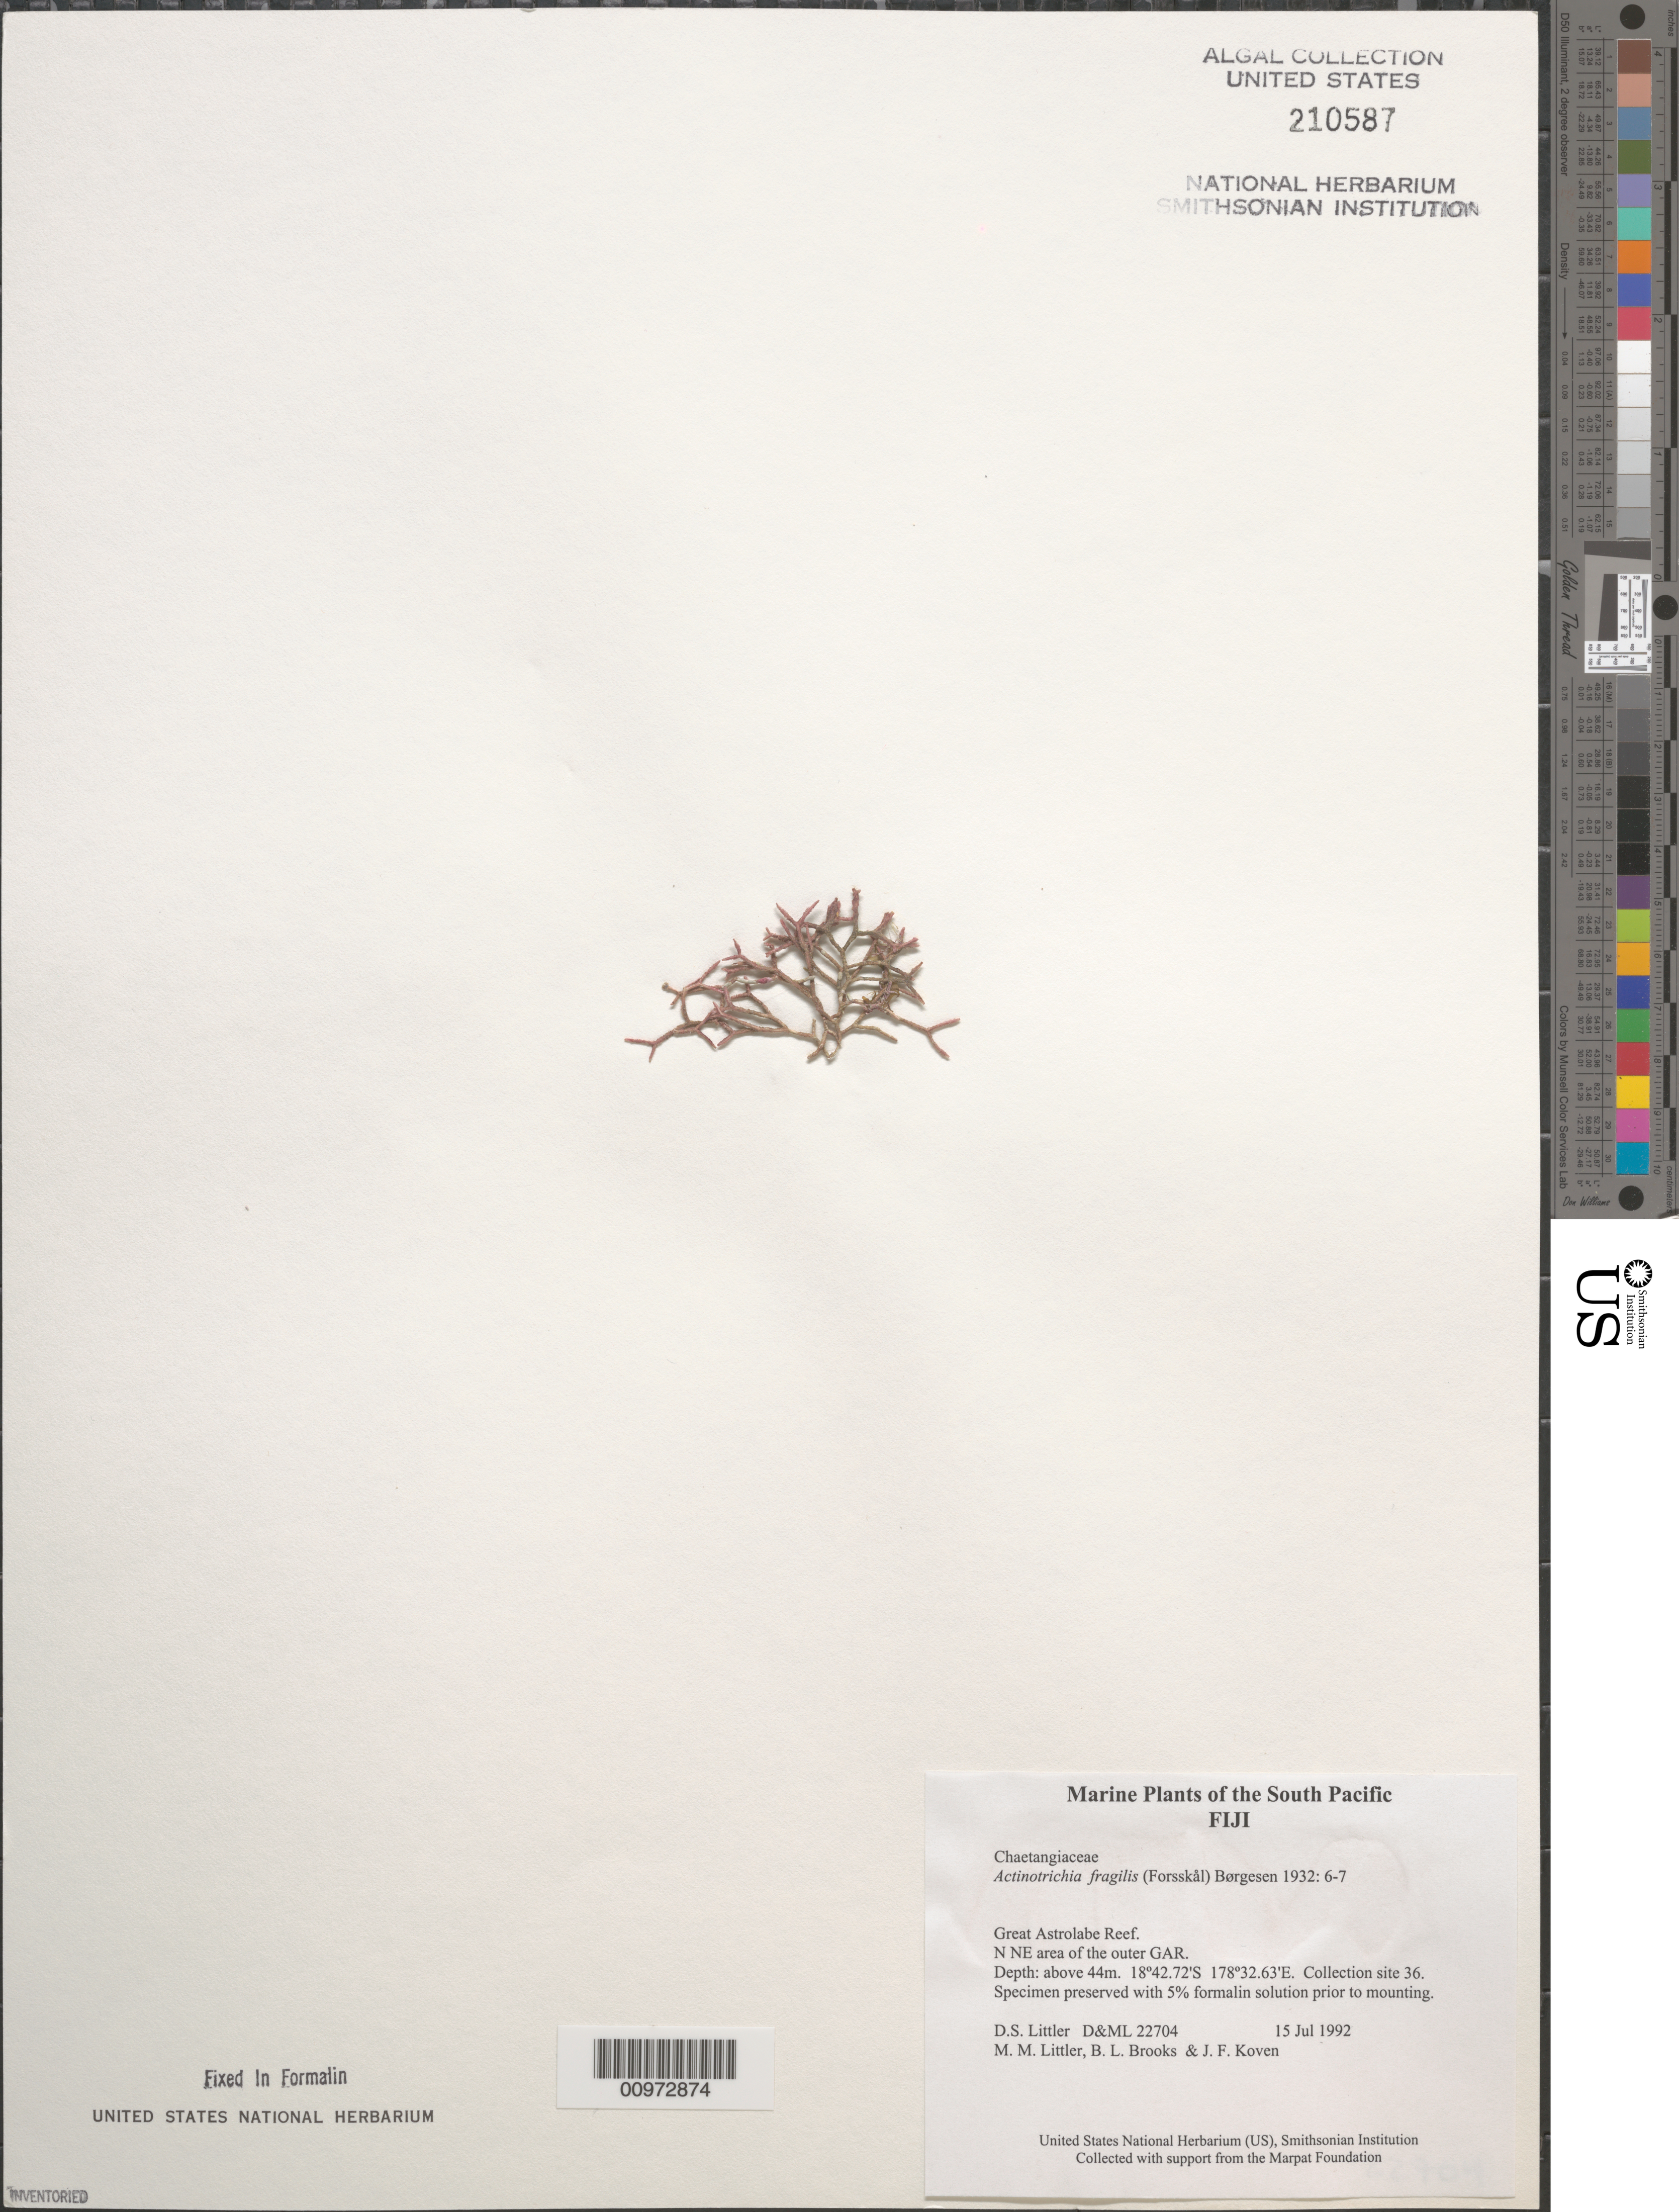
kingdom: Plantae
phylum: Rhodophyta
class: Florideophyceae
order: Nemaliales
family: Galaxauraceae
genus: Actinotrichia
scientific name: Actinotrichia fragilis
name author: (Forssk.) Børgesen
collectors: D. S. Littler, M. M. Littler, B. Brooks & J. Koven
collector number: D&ML 22704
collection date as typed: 15 Jul 1992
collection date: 1992-07-15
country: Fiji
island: Great Astrolabe Reef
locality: Great Astrolabe Reef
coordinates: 18 42.72'S, 178 32.63'E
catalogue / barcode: US 210587